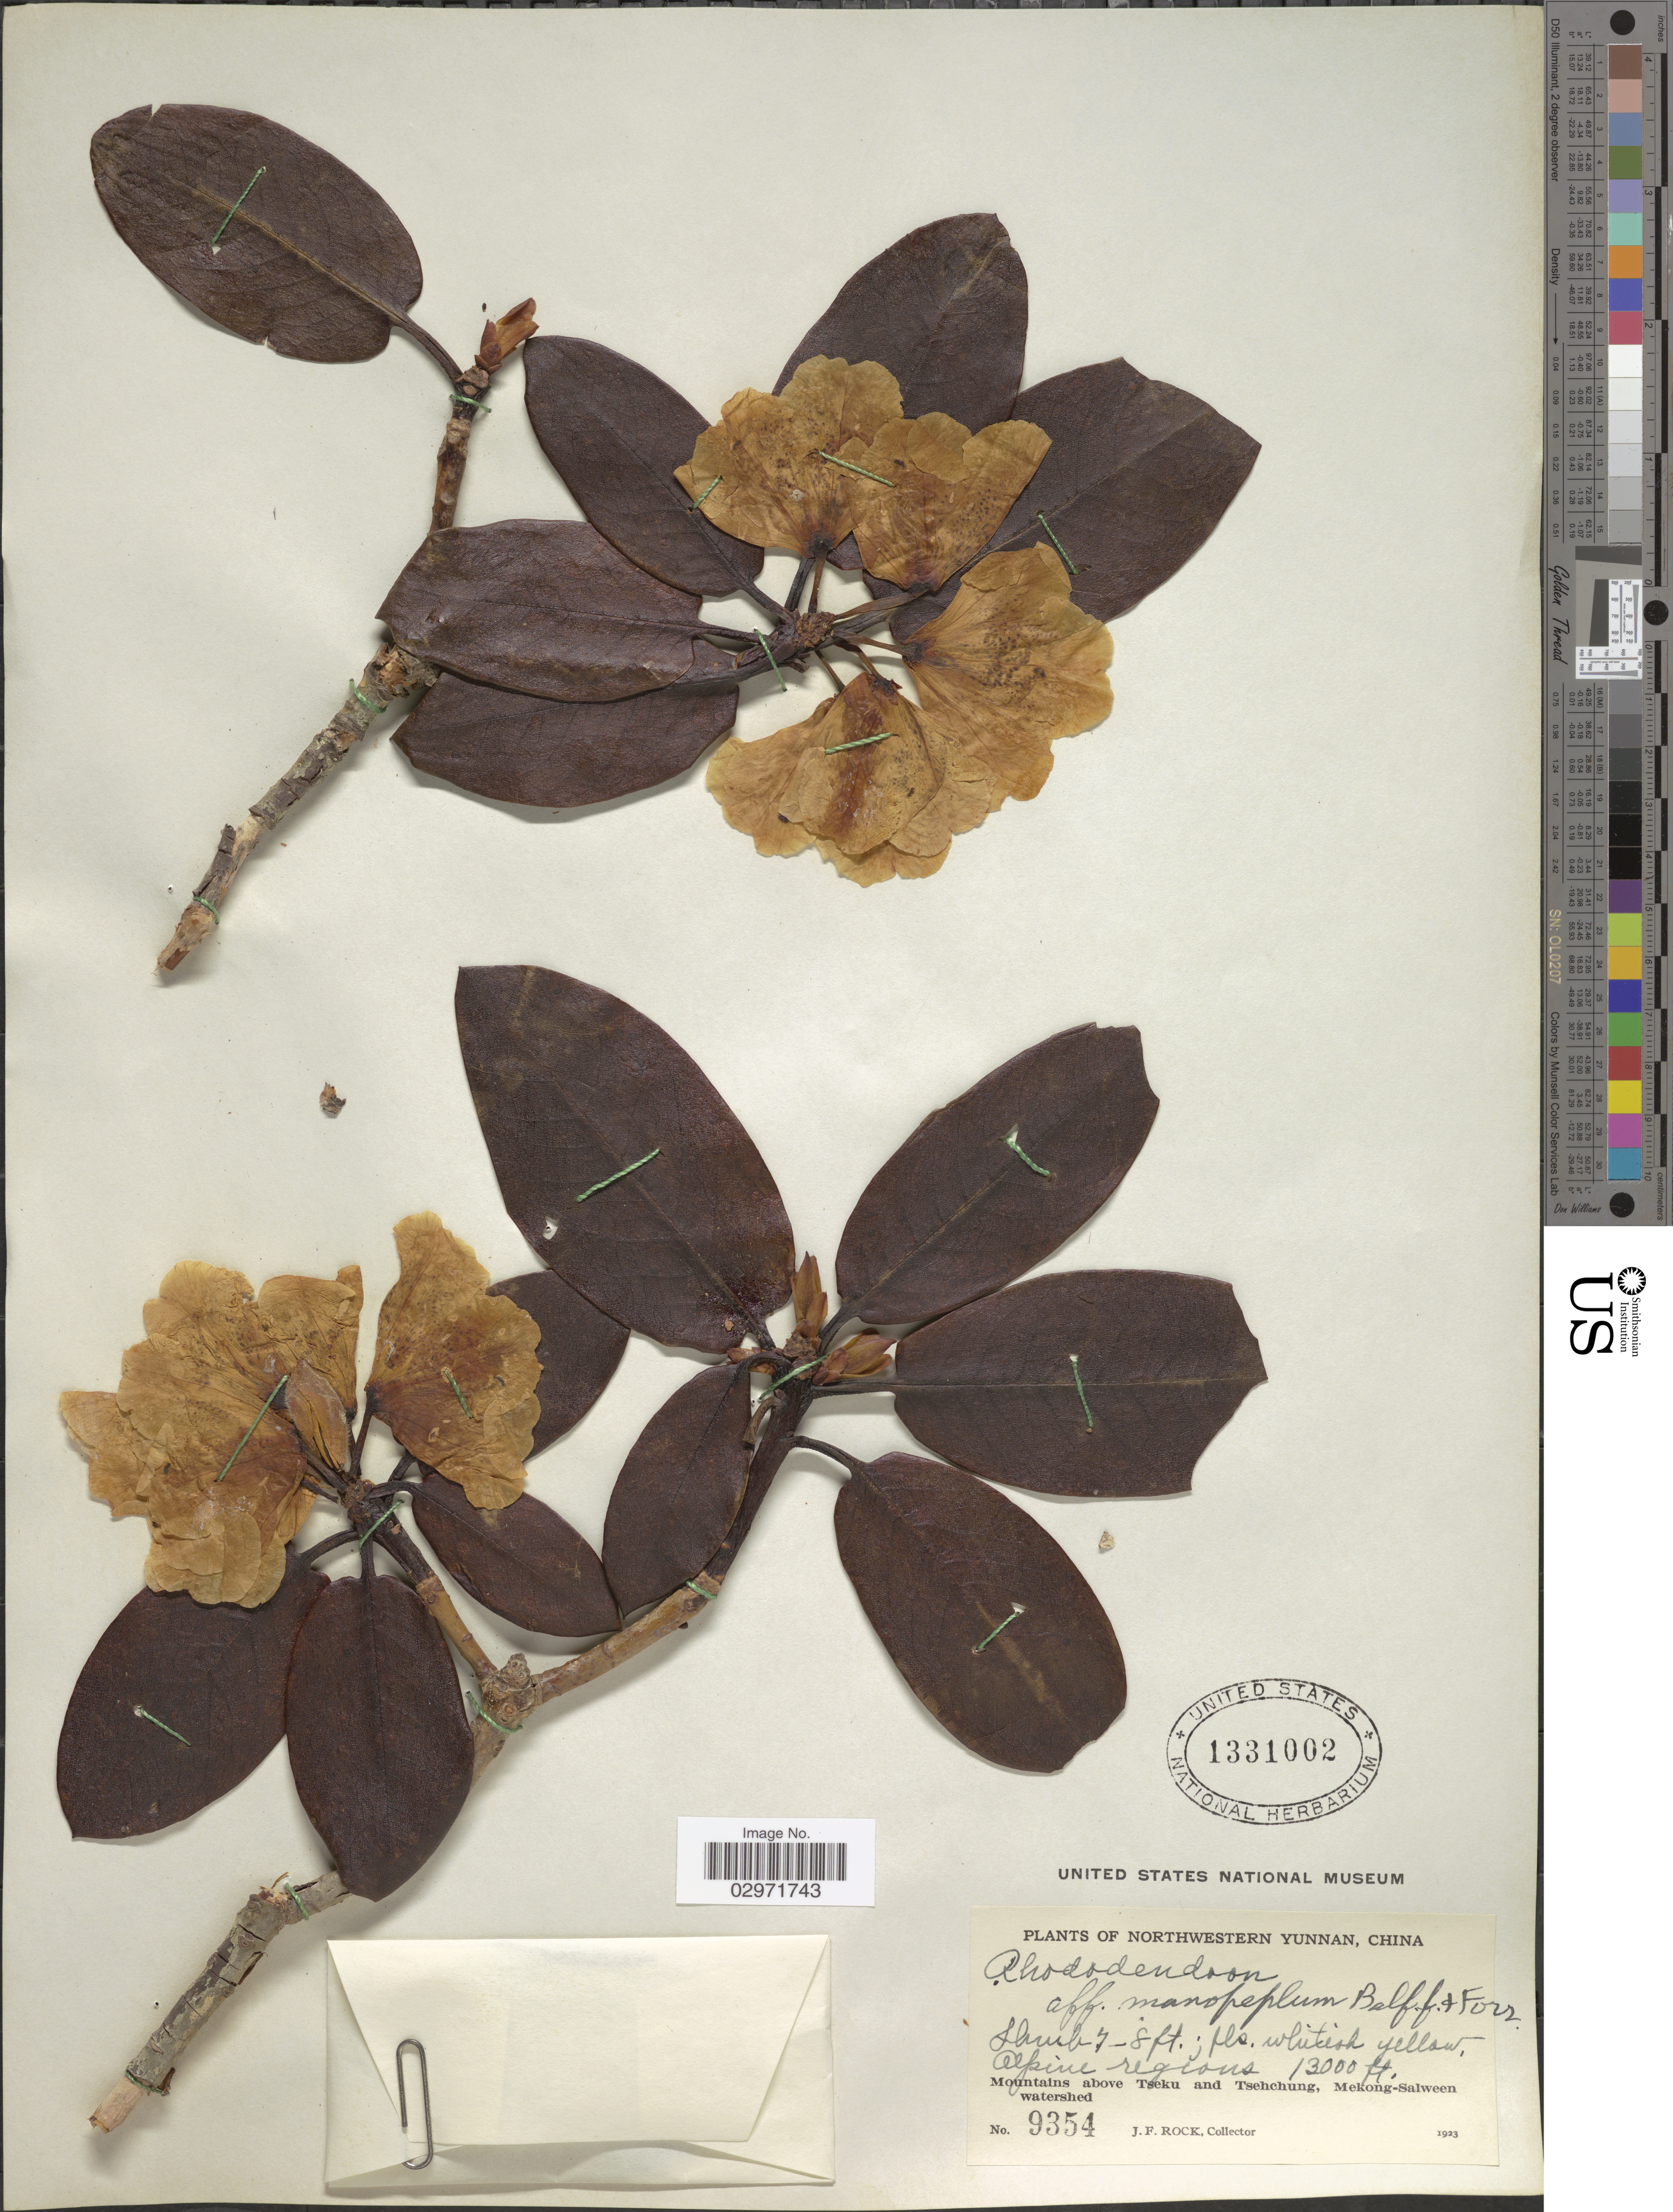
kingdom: Plantae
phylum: Tracheophyta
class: Magnoliopsida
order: Ericales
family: Ericaceae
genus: Rhododendron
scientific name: Rhododendron manopeplum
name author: Balf. f. & Forrest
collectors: J. Rock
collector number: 9354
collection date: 1923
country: China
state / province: Yunnan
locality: Northwestern Yunnan. Alpine regions. Mountains above Tseku and TSehchung, Mekong-Salween watershed.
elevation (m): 3962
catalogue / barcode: US 1331002